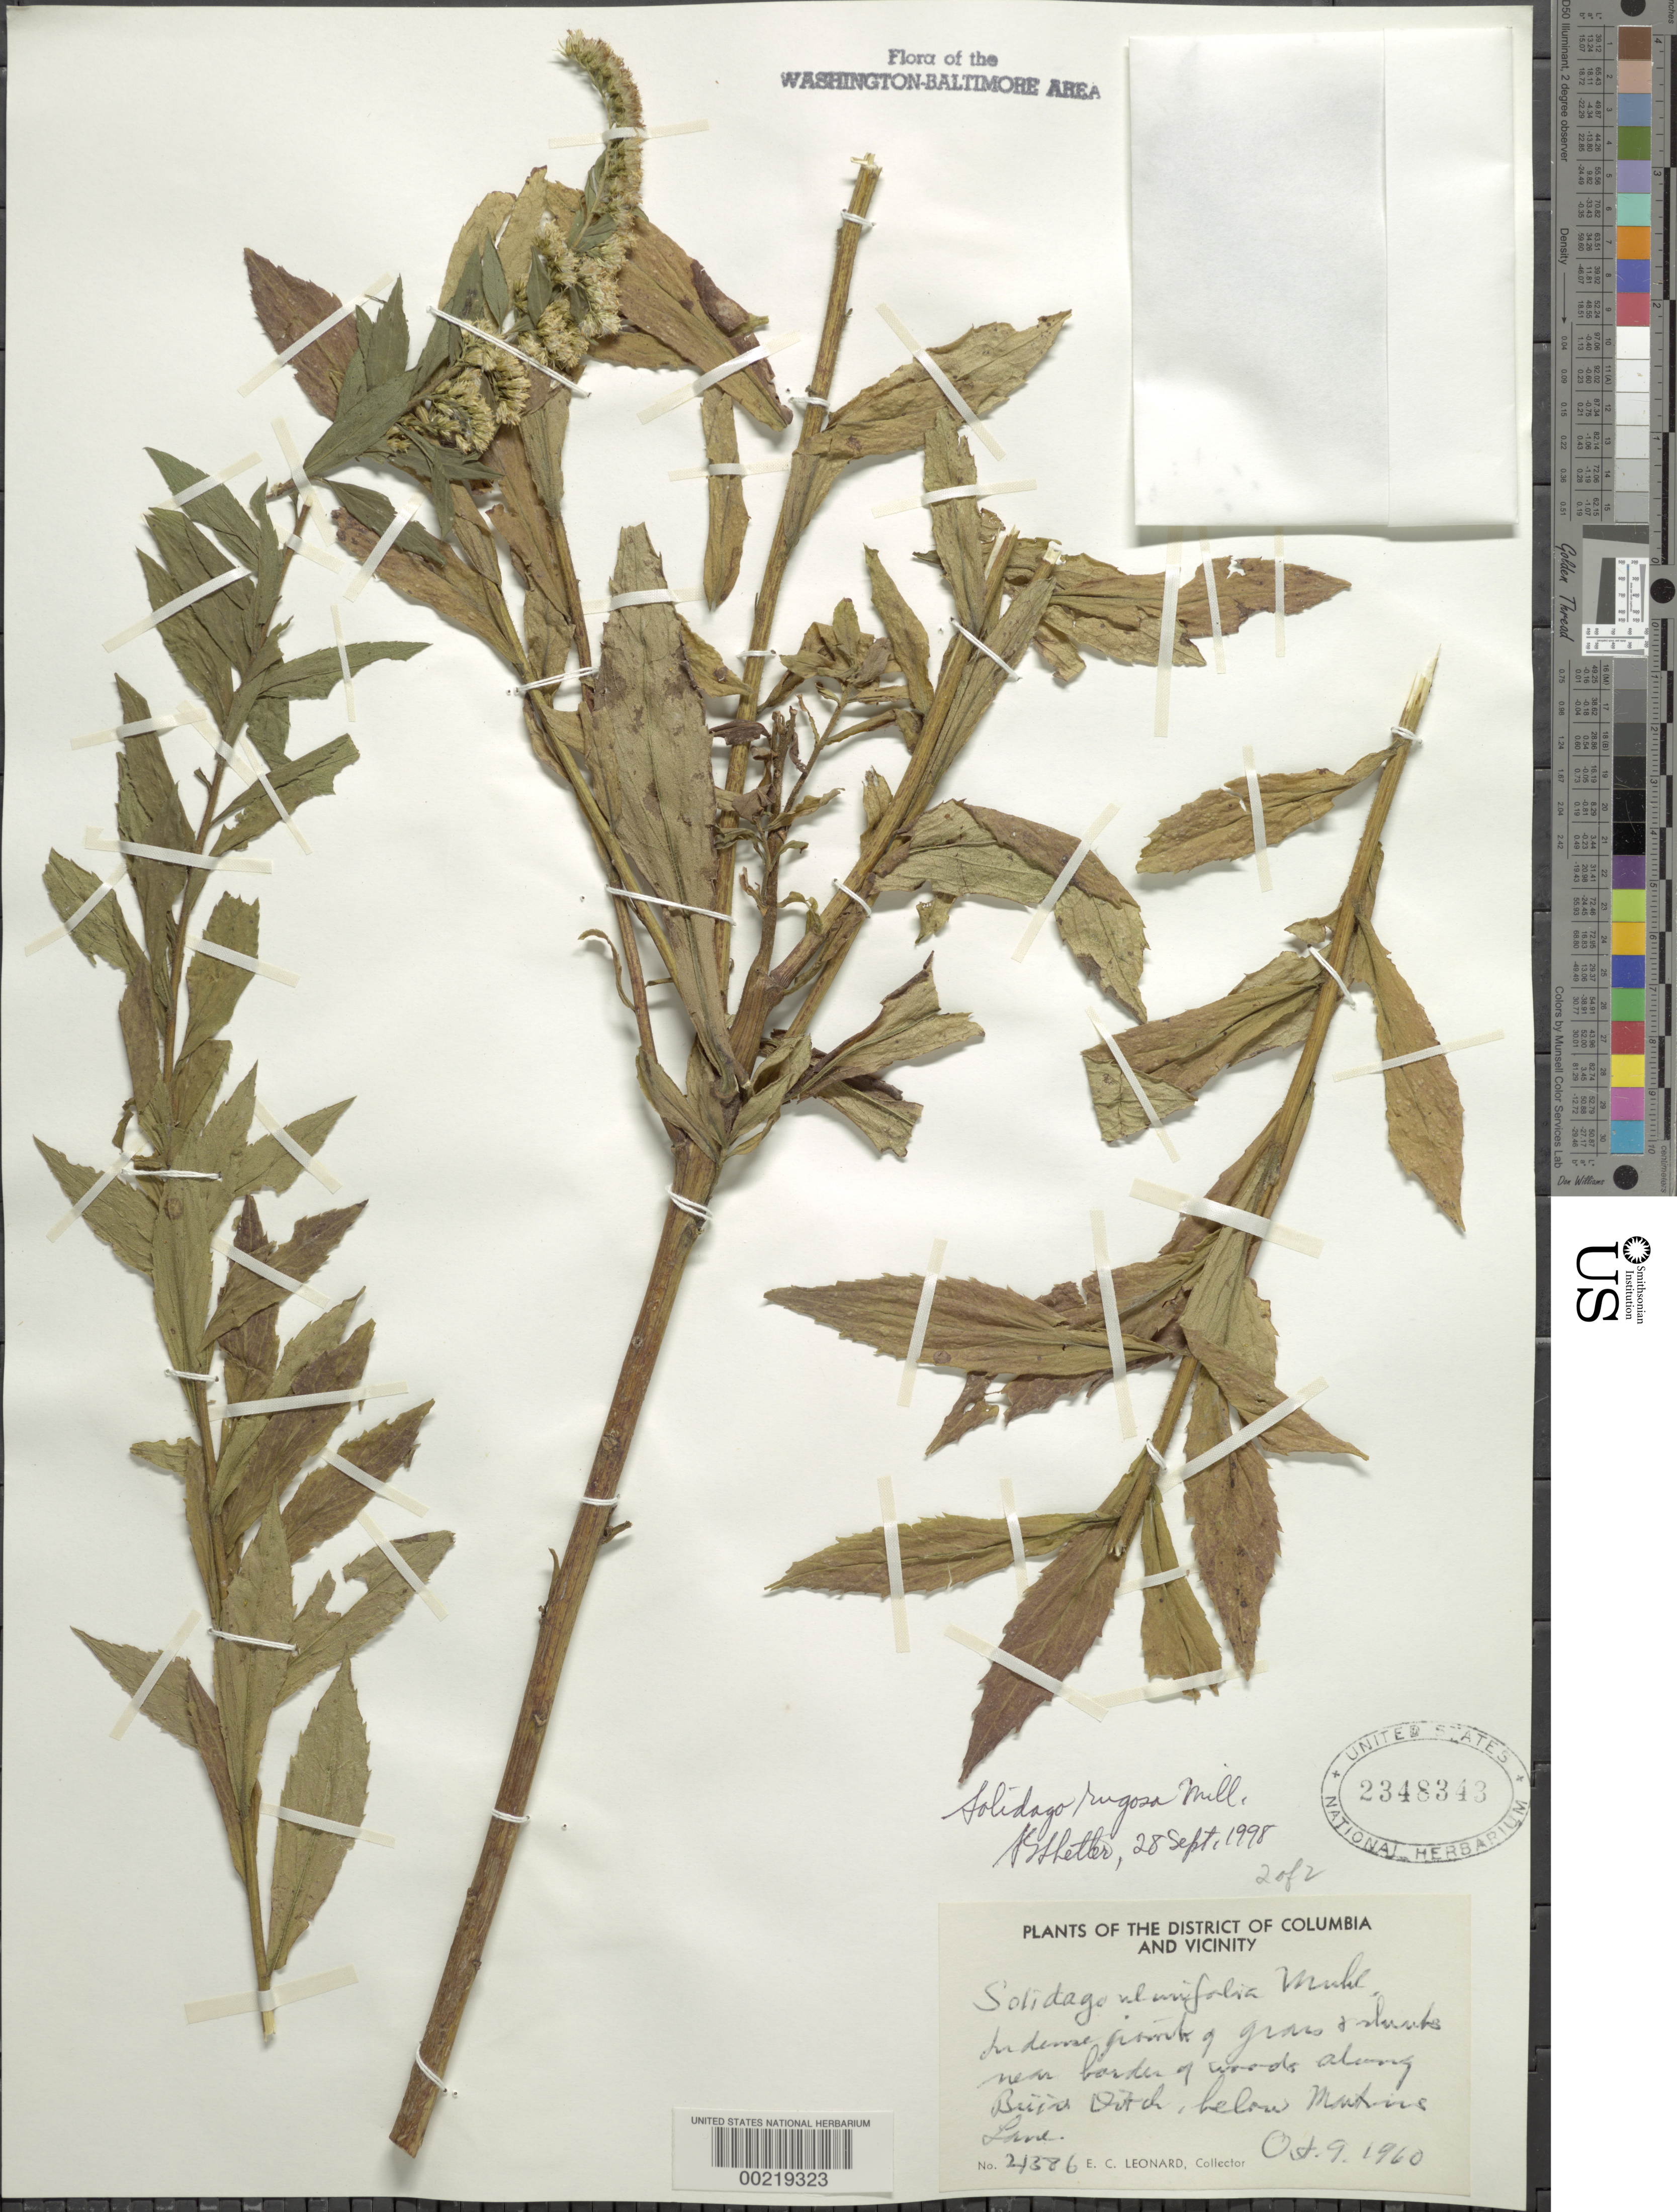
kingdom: Plantae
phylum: Tracheophyta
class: Magnoliopsida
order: Asterales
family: Asteraceae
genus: Solidago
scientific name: Solidago rugosa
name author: Mill.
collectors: E. C. Leonard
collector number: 21386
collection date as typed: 09 Oct 1960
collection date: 1960-10-09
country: United States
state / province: Maryland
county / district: Prince George's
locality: Briar Ditch Valley below Martins Lane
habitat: Dense growth of grass and shrub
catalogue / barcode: US 2348343